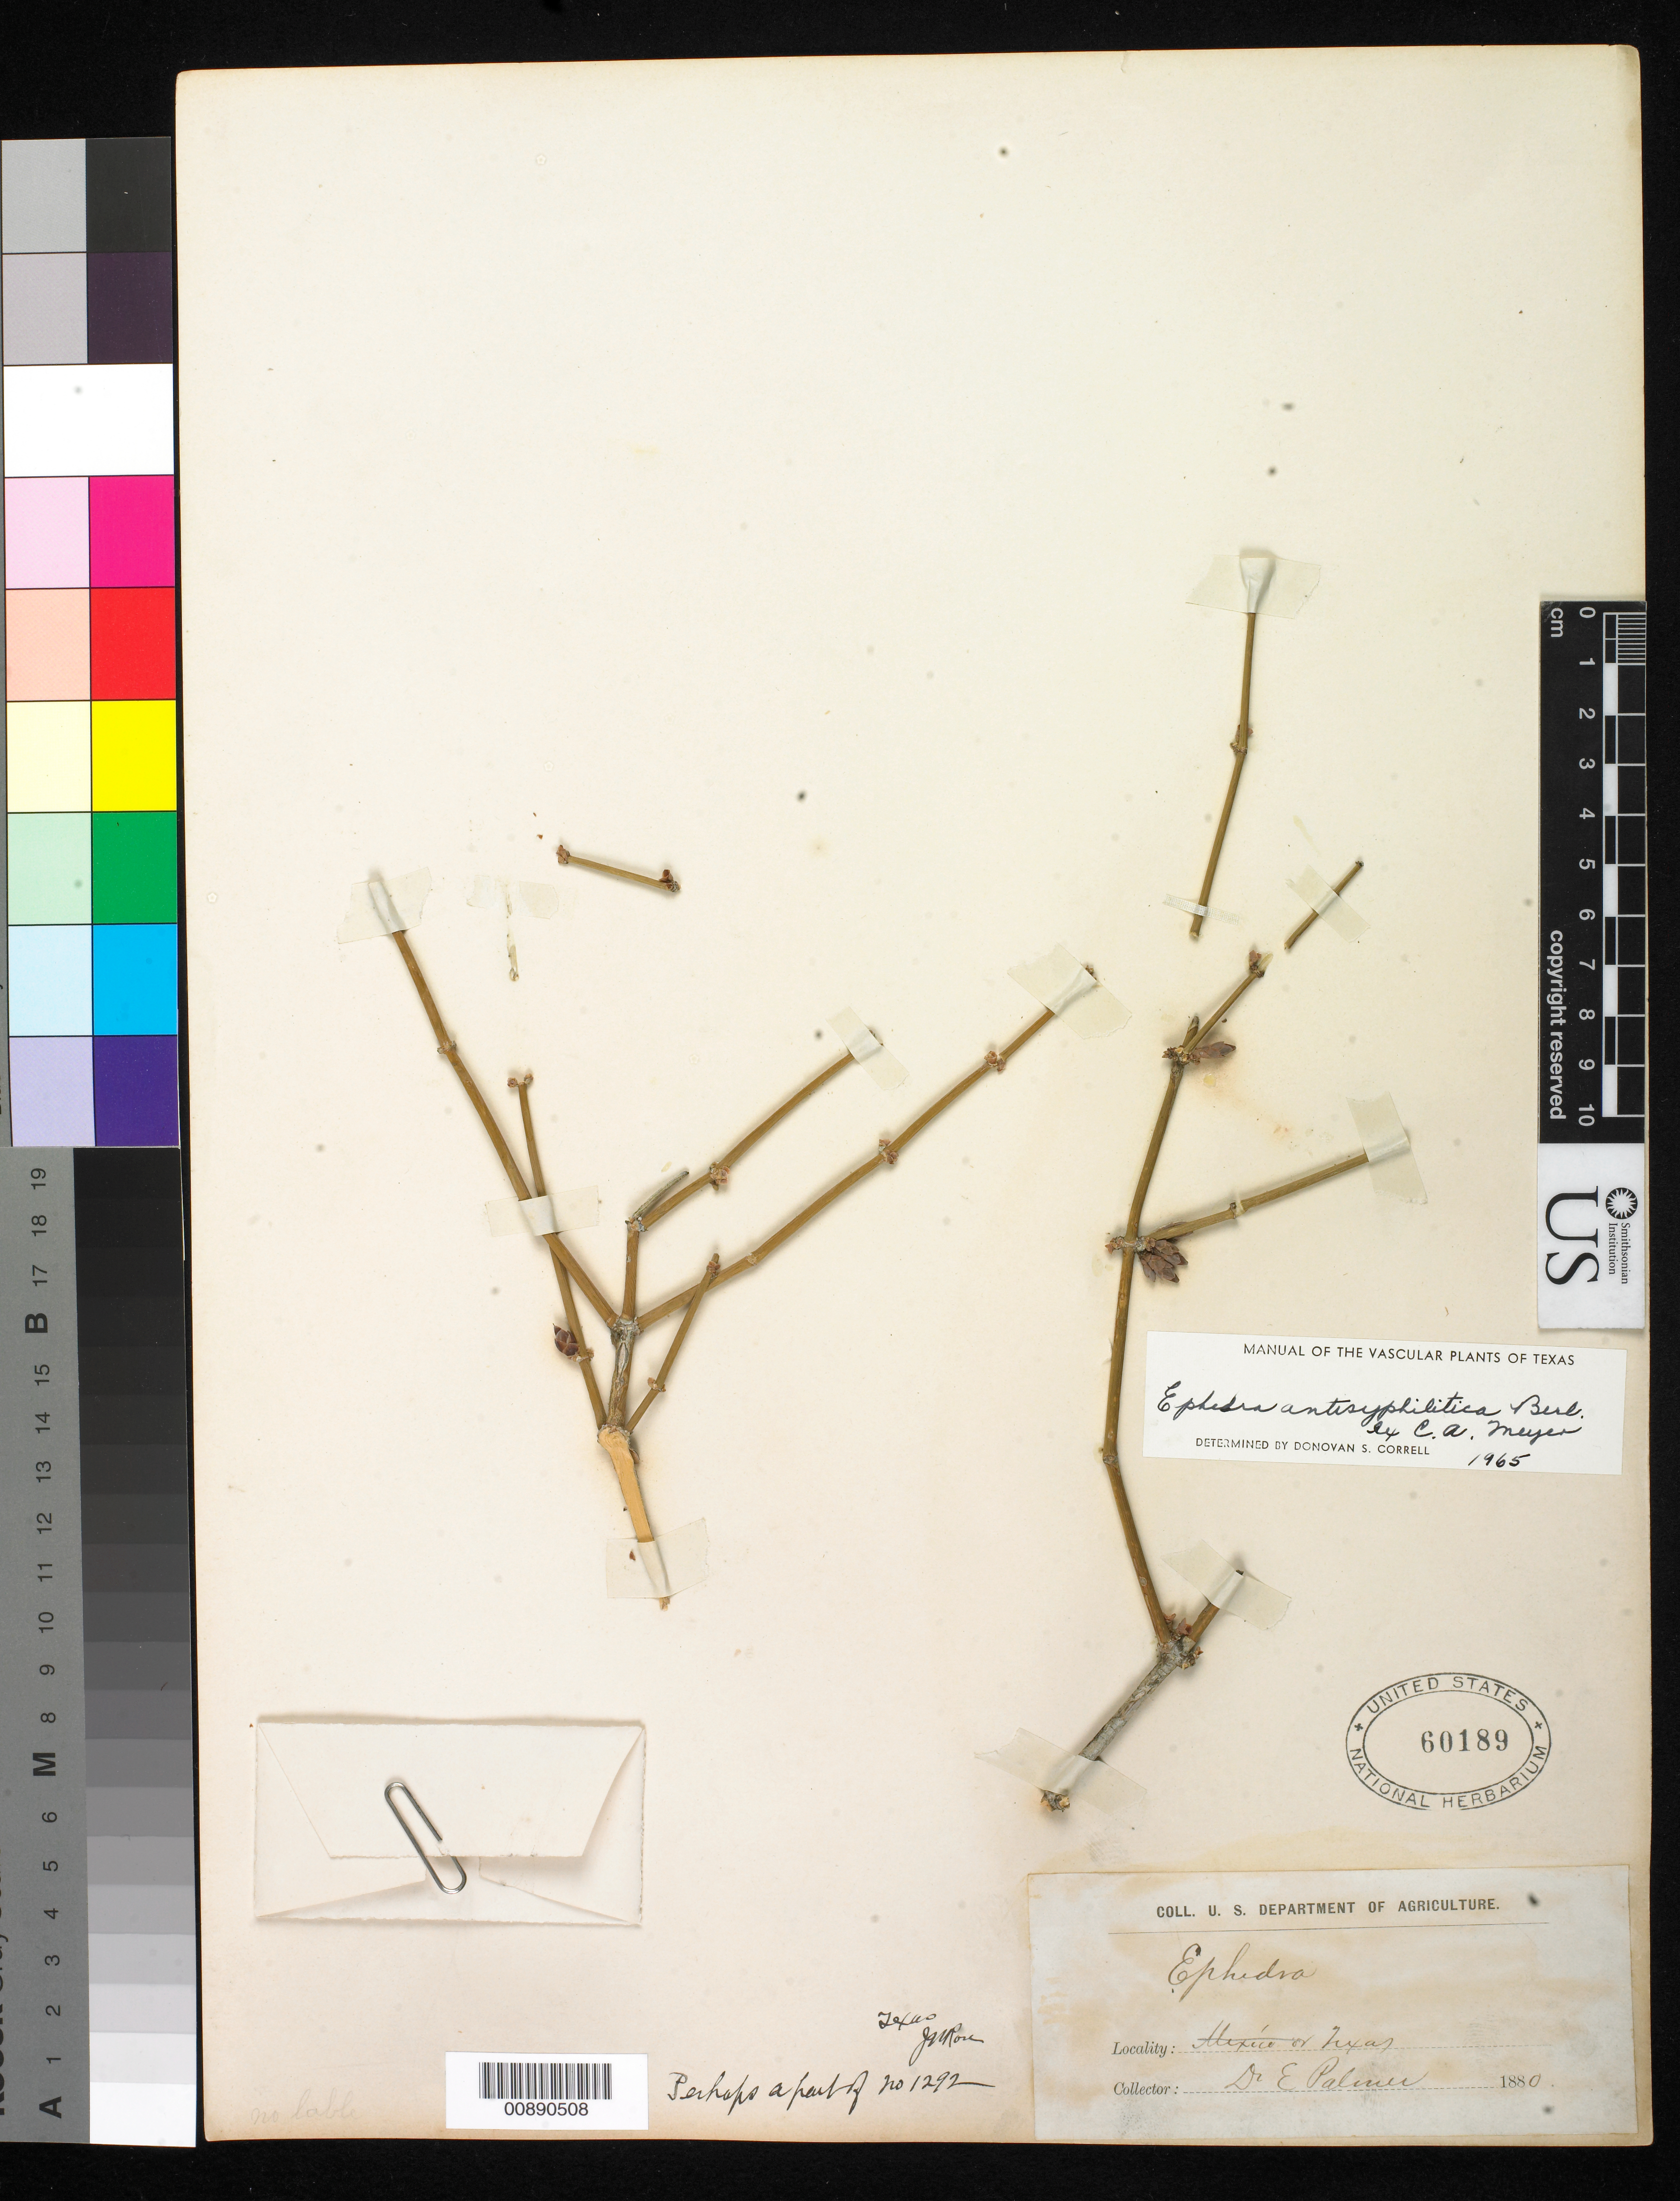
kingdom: Plantae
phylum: Tracheophyta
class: Gnetopsida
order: Ephedrales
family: Ephedraceae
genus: Ephedra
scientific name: Ephedra antisyphilitica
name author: Berland. ex C.A. Mey.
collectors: E. Palmer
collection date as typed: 1880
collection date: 1880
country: United States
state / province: Texas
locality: Texas.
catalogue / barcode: US 60189